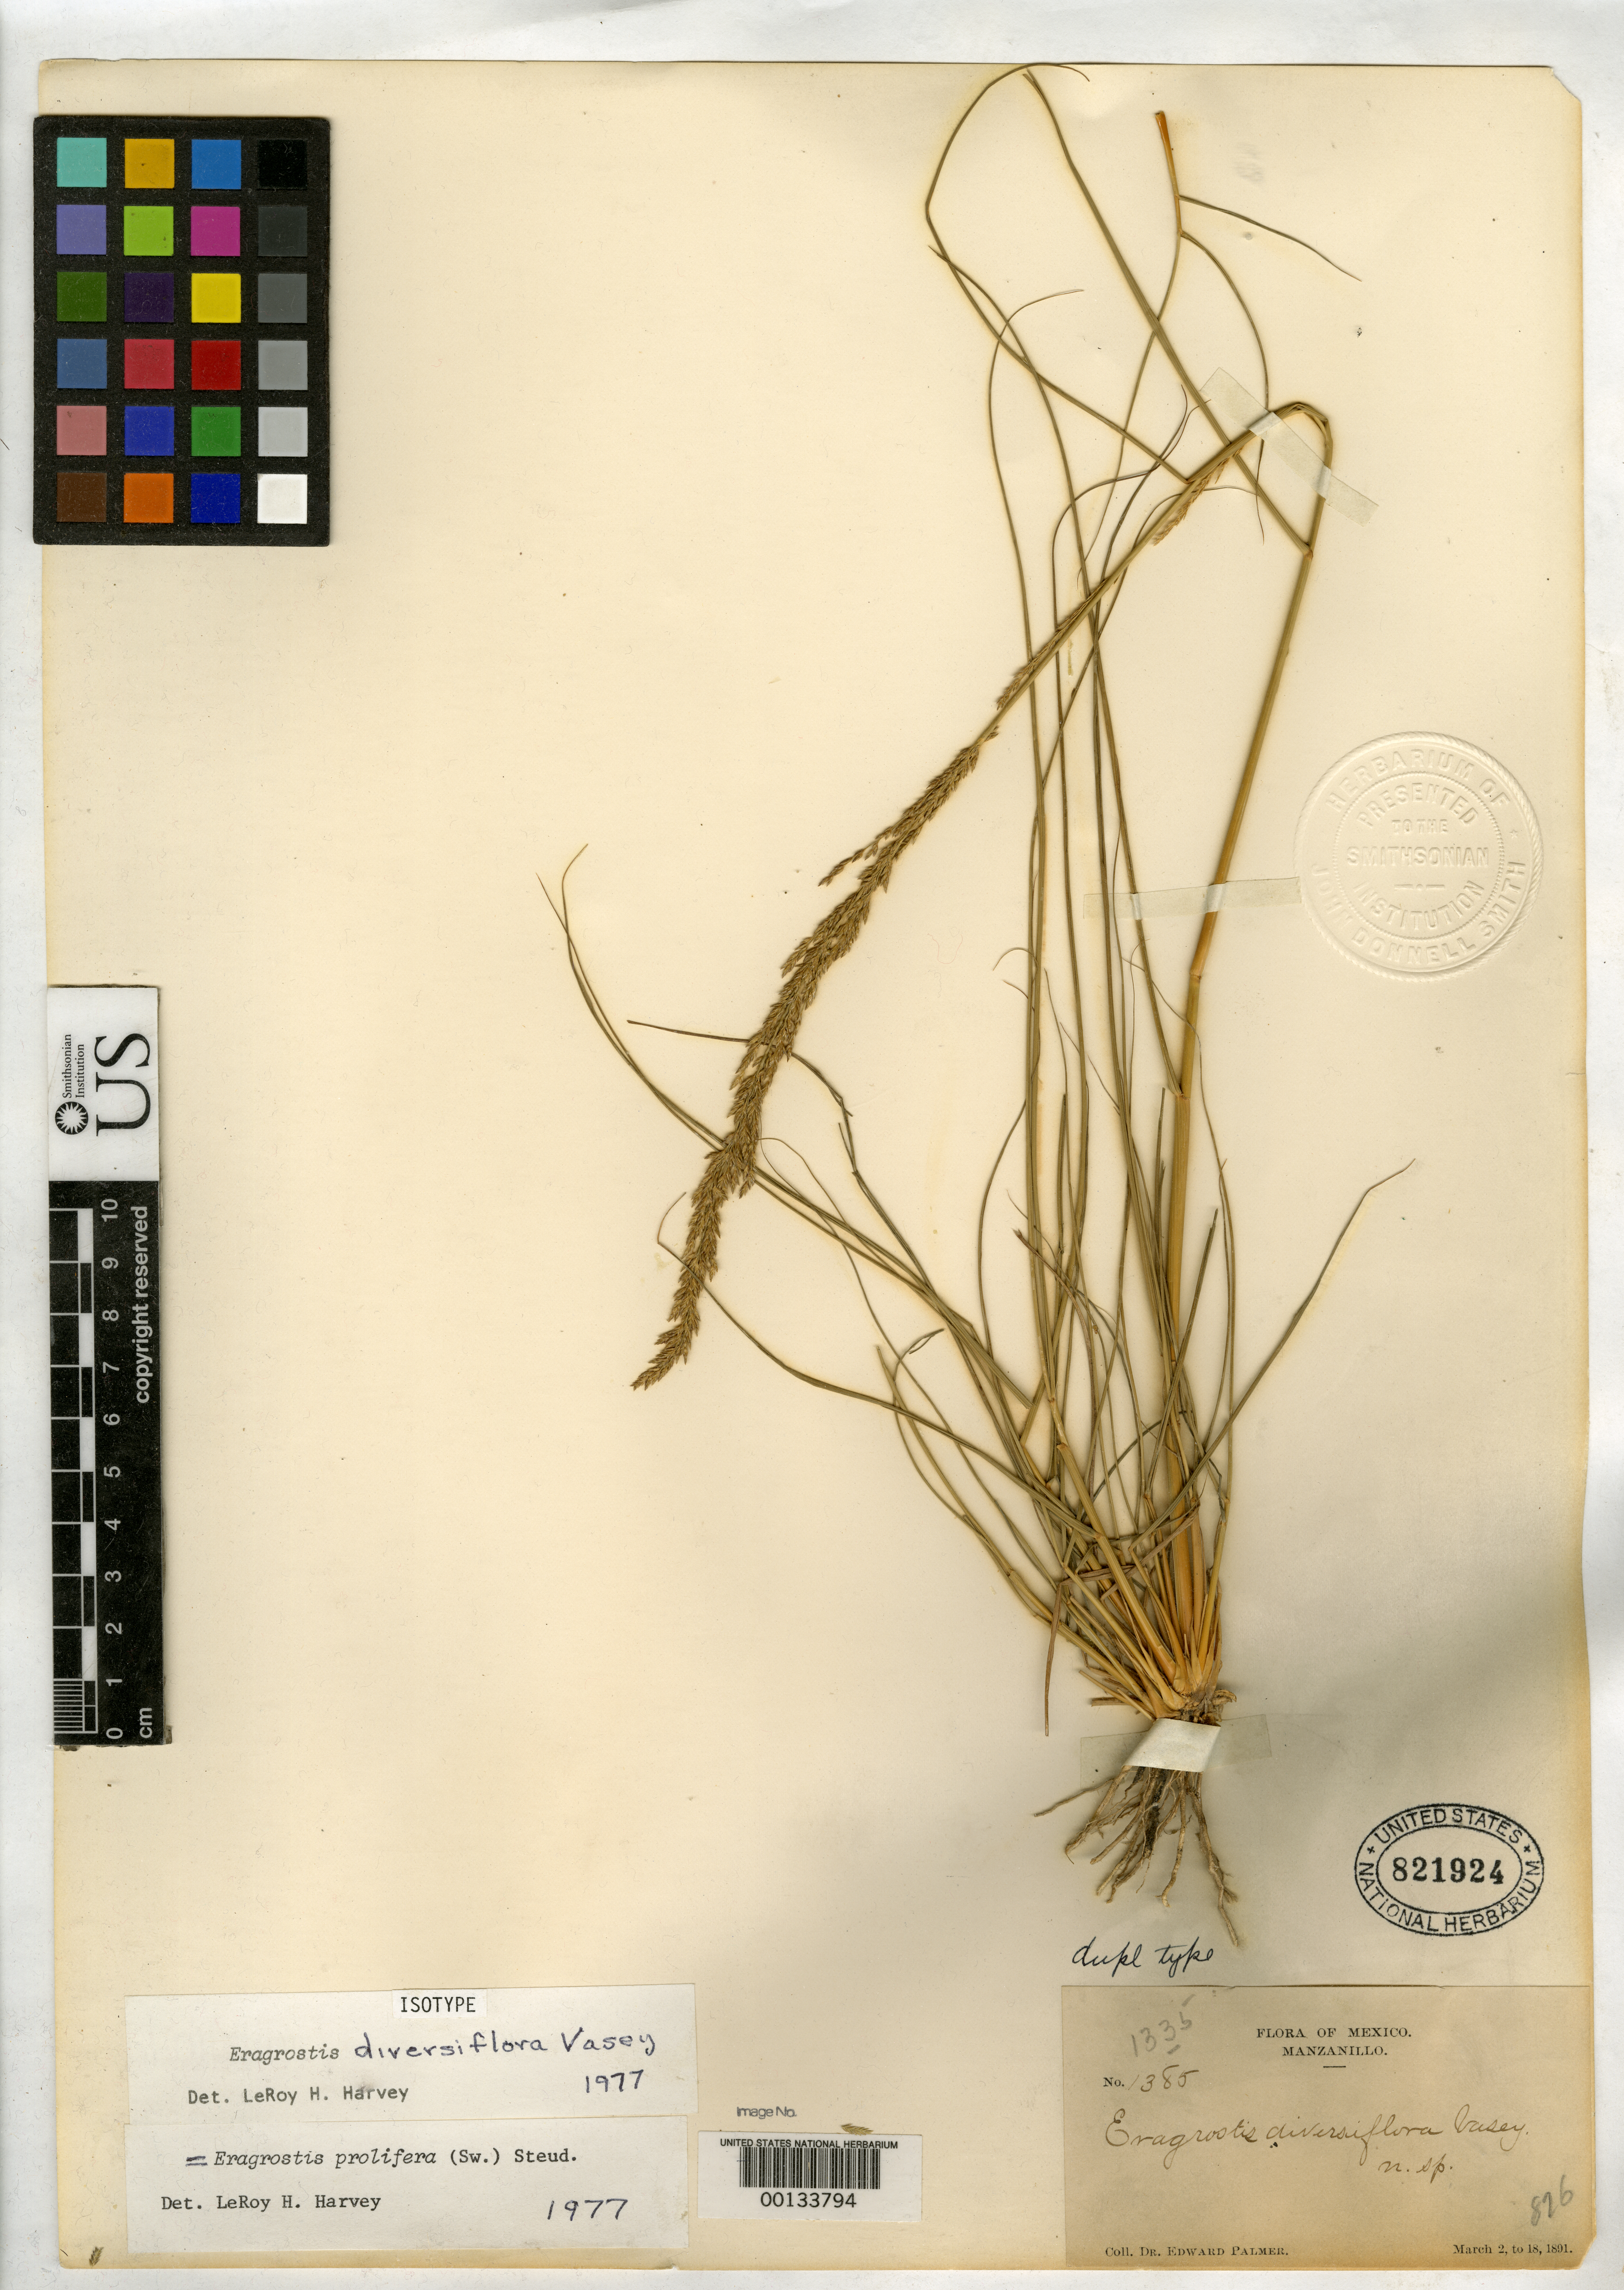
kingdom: Plantae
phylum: Tracheophyta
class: Liliopsida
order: Poales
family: Poaceae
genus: Eragrostis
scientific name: Eragrostis diversiflora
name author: Vasey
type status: Isotype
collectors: E. Palmer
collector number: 1335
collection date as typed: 02 Mar 1891 to 18 Mar 1891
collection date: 1891-03-02/1891-03-18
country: Mexico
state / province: Colima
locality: Manzanillo.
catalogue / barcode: US 821924